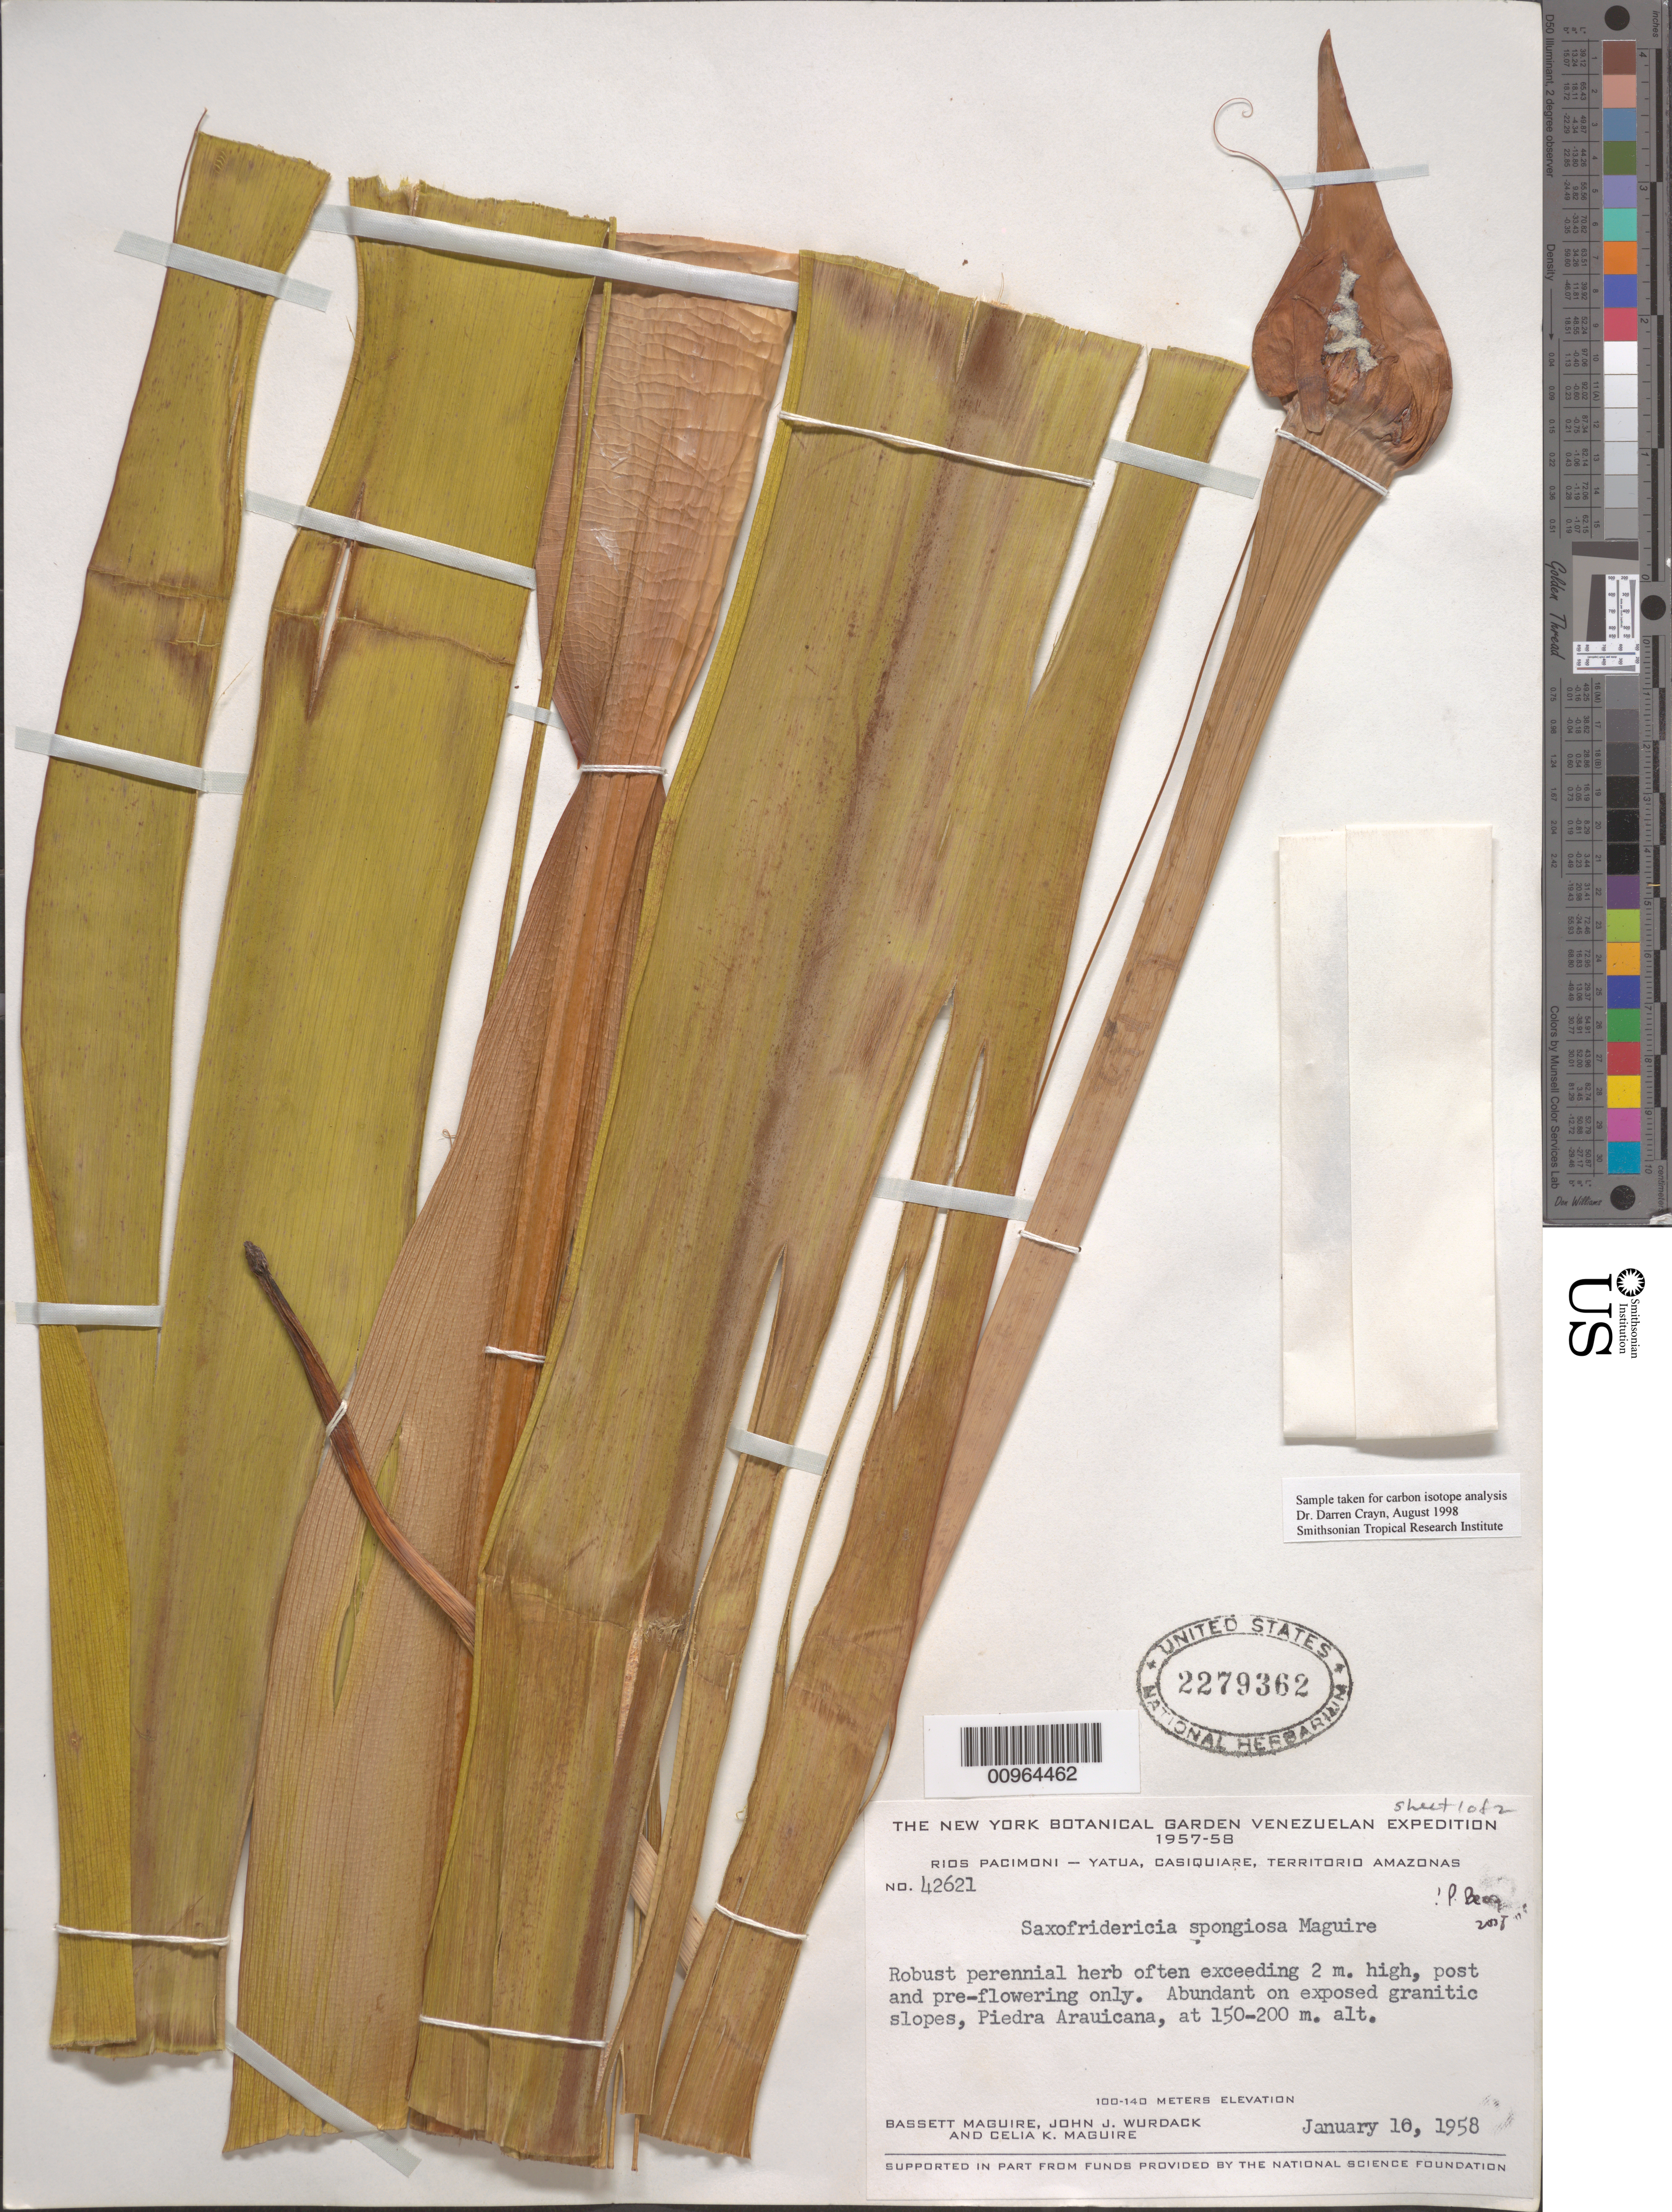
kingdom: Plantae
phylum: Tracheophyta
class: Liliopsida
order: Poales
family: Rapateaceae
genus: Saxofridericia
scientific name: Saxofridericia spongiosa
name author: Maguire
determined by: Berry, P. E., (WIS), University of Wisconsin - Madison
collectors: B. Maguire, J. J. Wurdack & C. K. Maguire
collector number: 42621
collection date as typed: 10-Jan-58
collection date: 1958-01-10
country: Venezuela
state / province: Amazonas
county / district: Río Negro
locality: Piedra Arauicana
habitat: Exposed granitic slopes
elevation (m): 150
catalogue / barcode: US 2279362